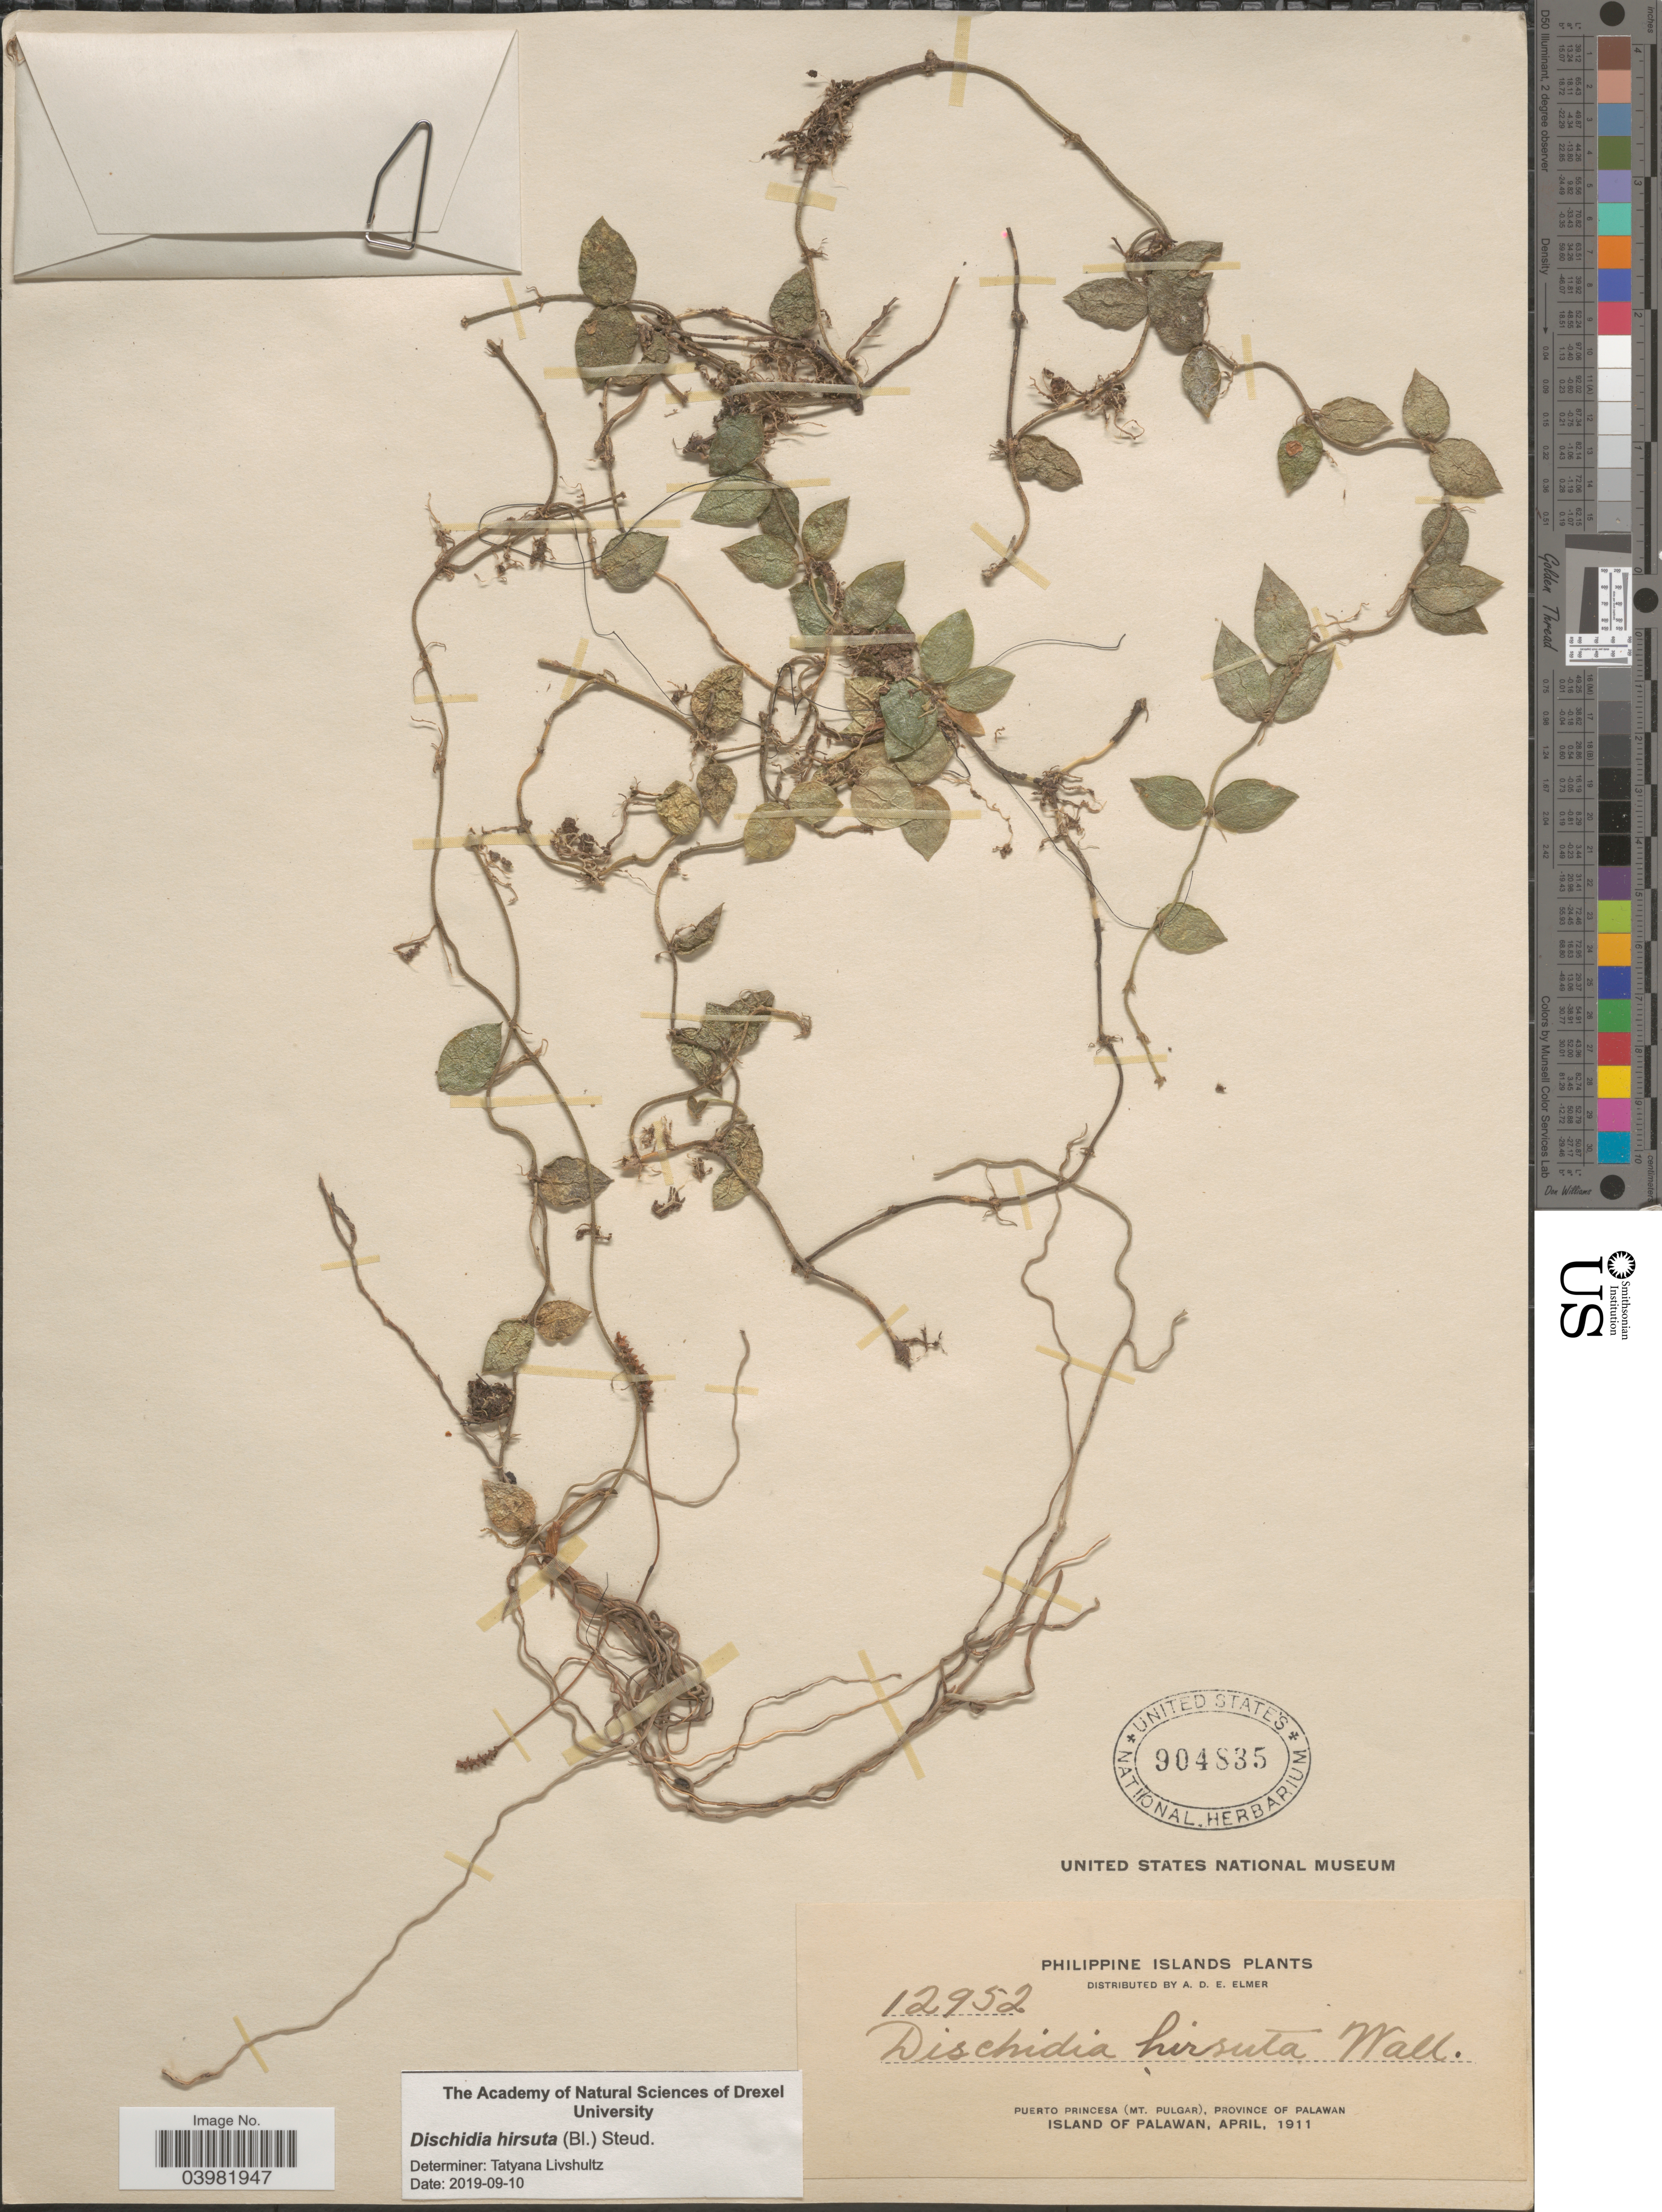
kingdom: Plantae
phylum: Tracheophyta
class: Magnoliopsida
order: Gentianales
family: Apocynaceae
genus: Dischidia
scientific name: Dischidia hirsuta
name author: (Blume) Decne.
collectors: A. D. E. Elmer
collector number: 12952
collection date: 1911-04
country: Philippines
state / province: Mimaropa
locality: Puerto Princesa (Mt. Pulgar), Province of Palawan. Island of Palawan.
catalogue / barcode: US 904835